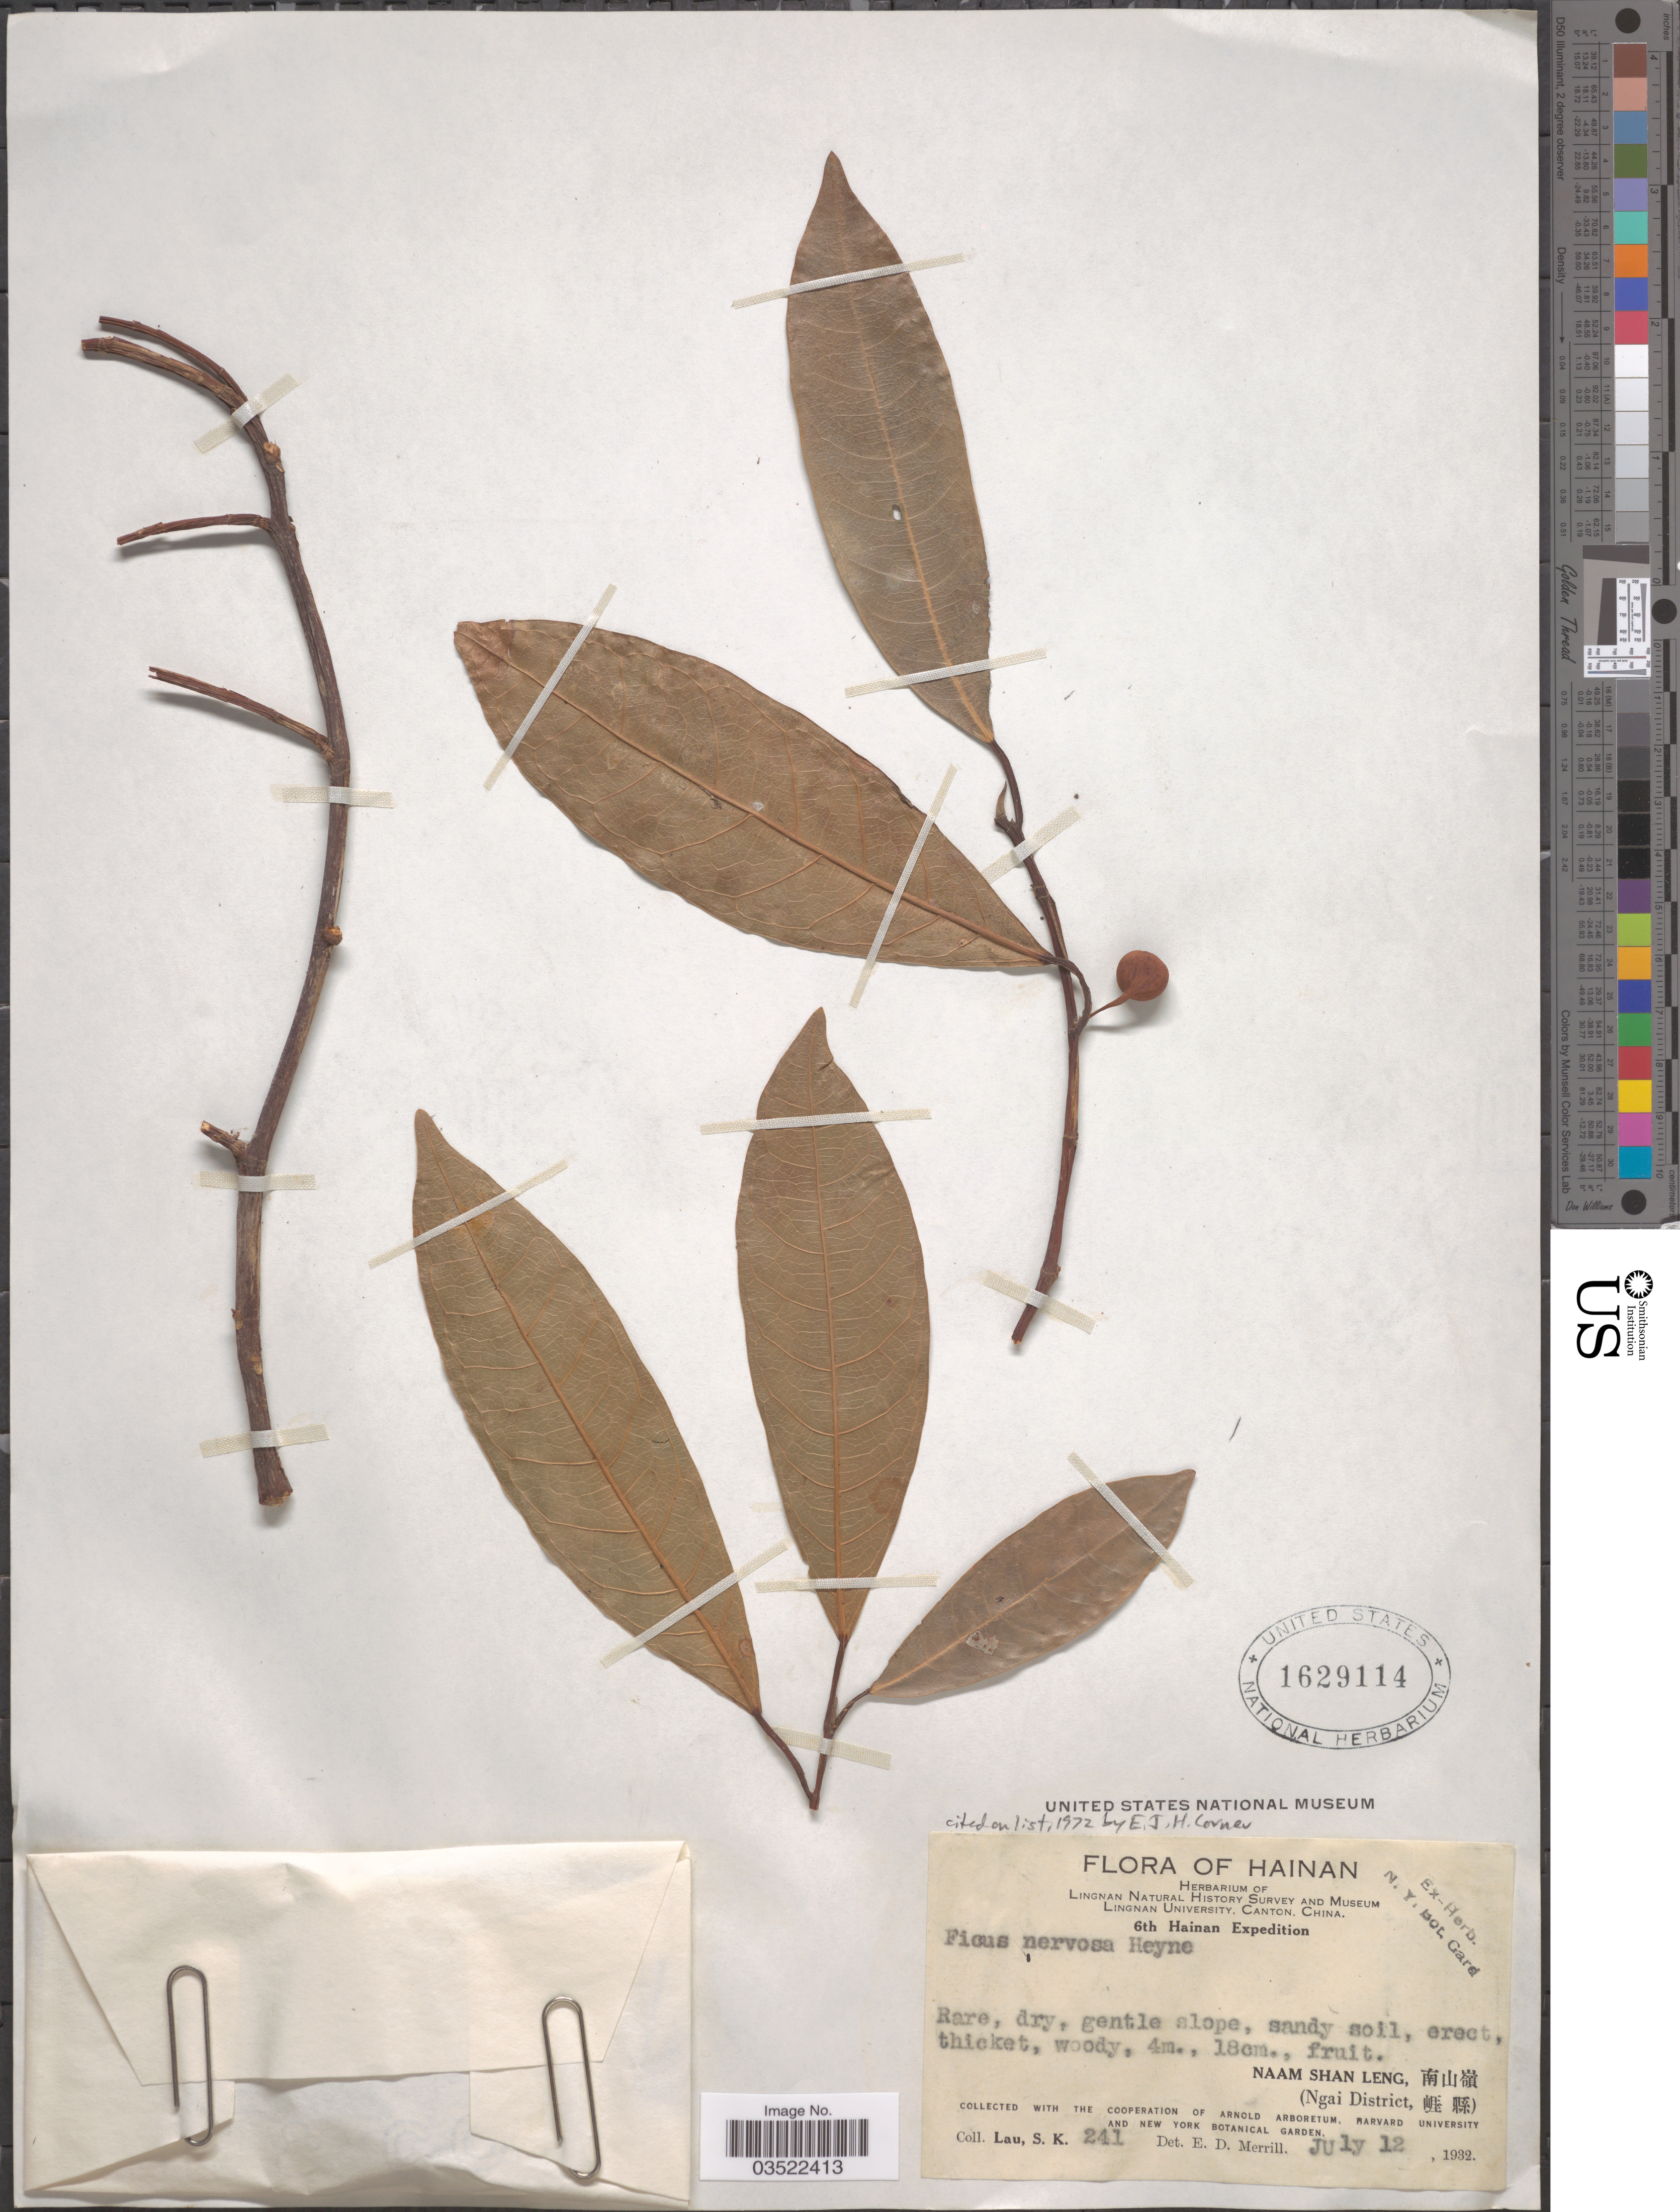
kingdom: Plantae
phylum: Tracheophyta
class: Magnoliopsida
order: Rosales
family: Moraceae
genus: Ficus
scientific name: Ficus nervosa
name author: B. Heyne & Roth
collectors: S. K. Lau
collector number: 241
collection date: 1932-07-12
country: China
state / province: Hainan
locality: Naam Shan Leng. (Ngai District).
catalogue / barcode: US 1629114